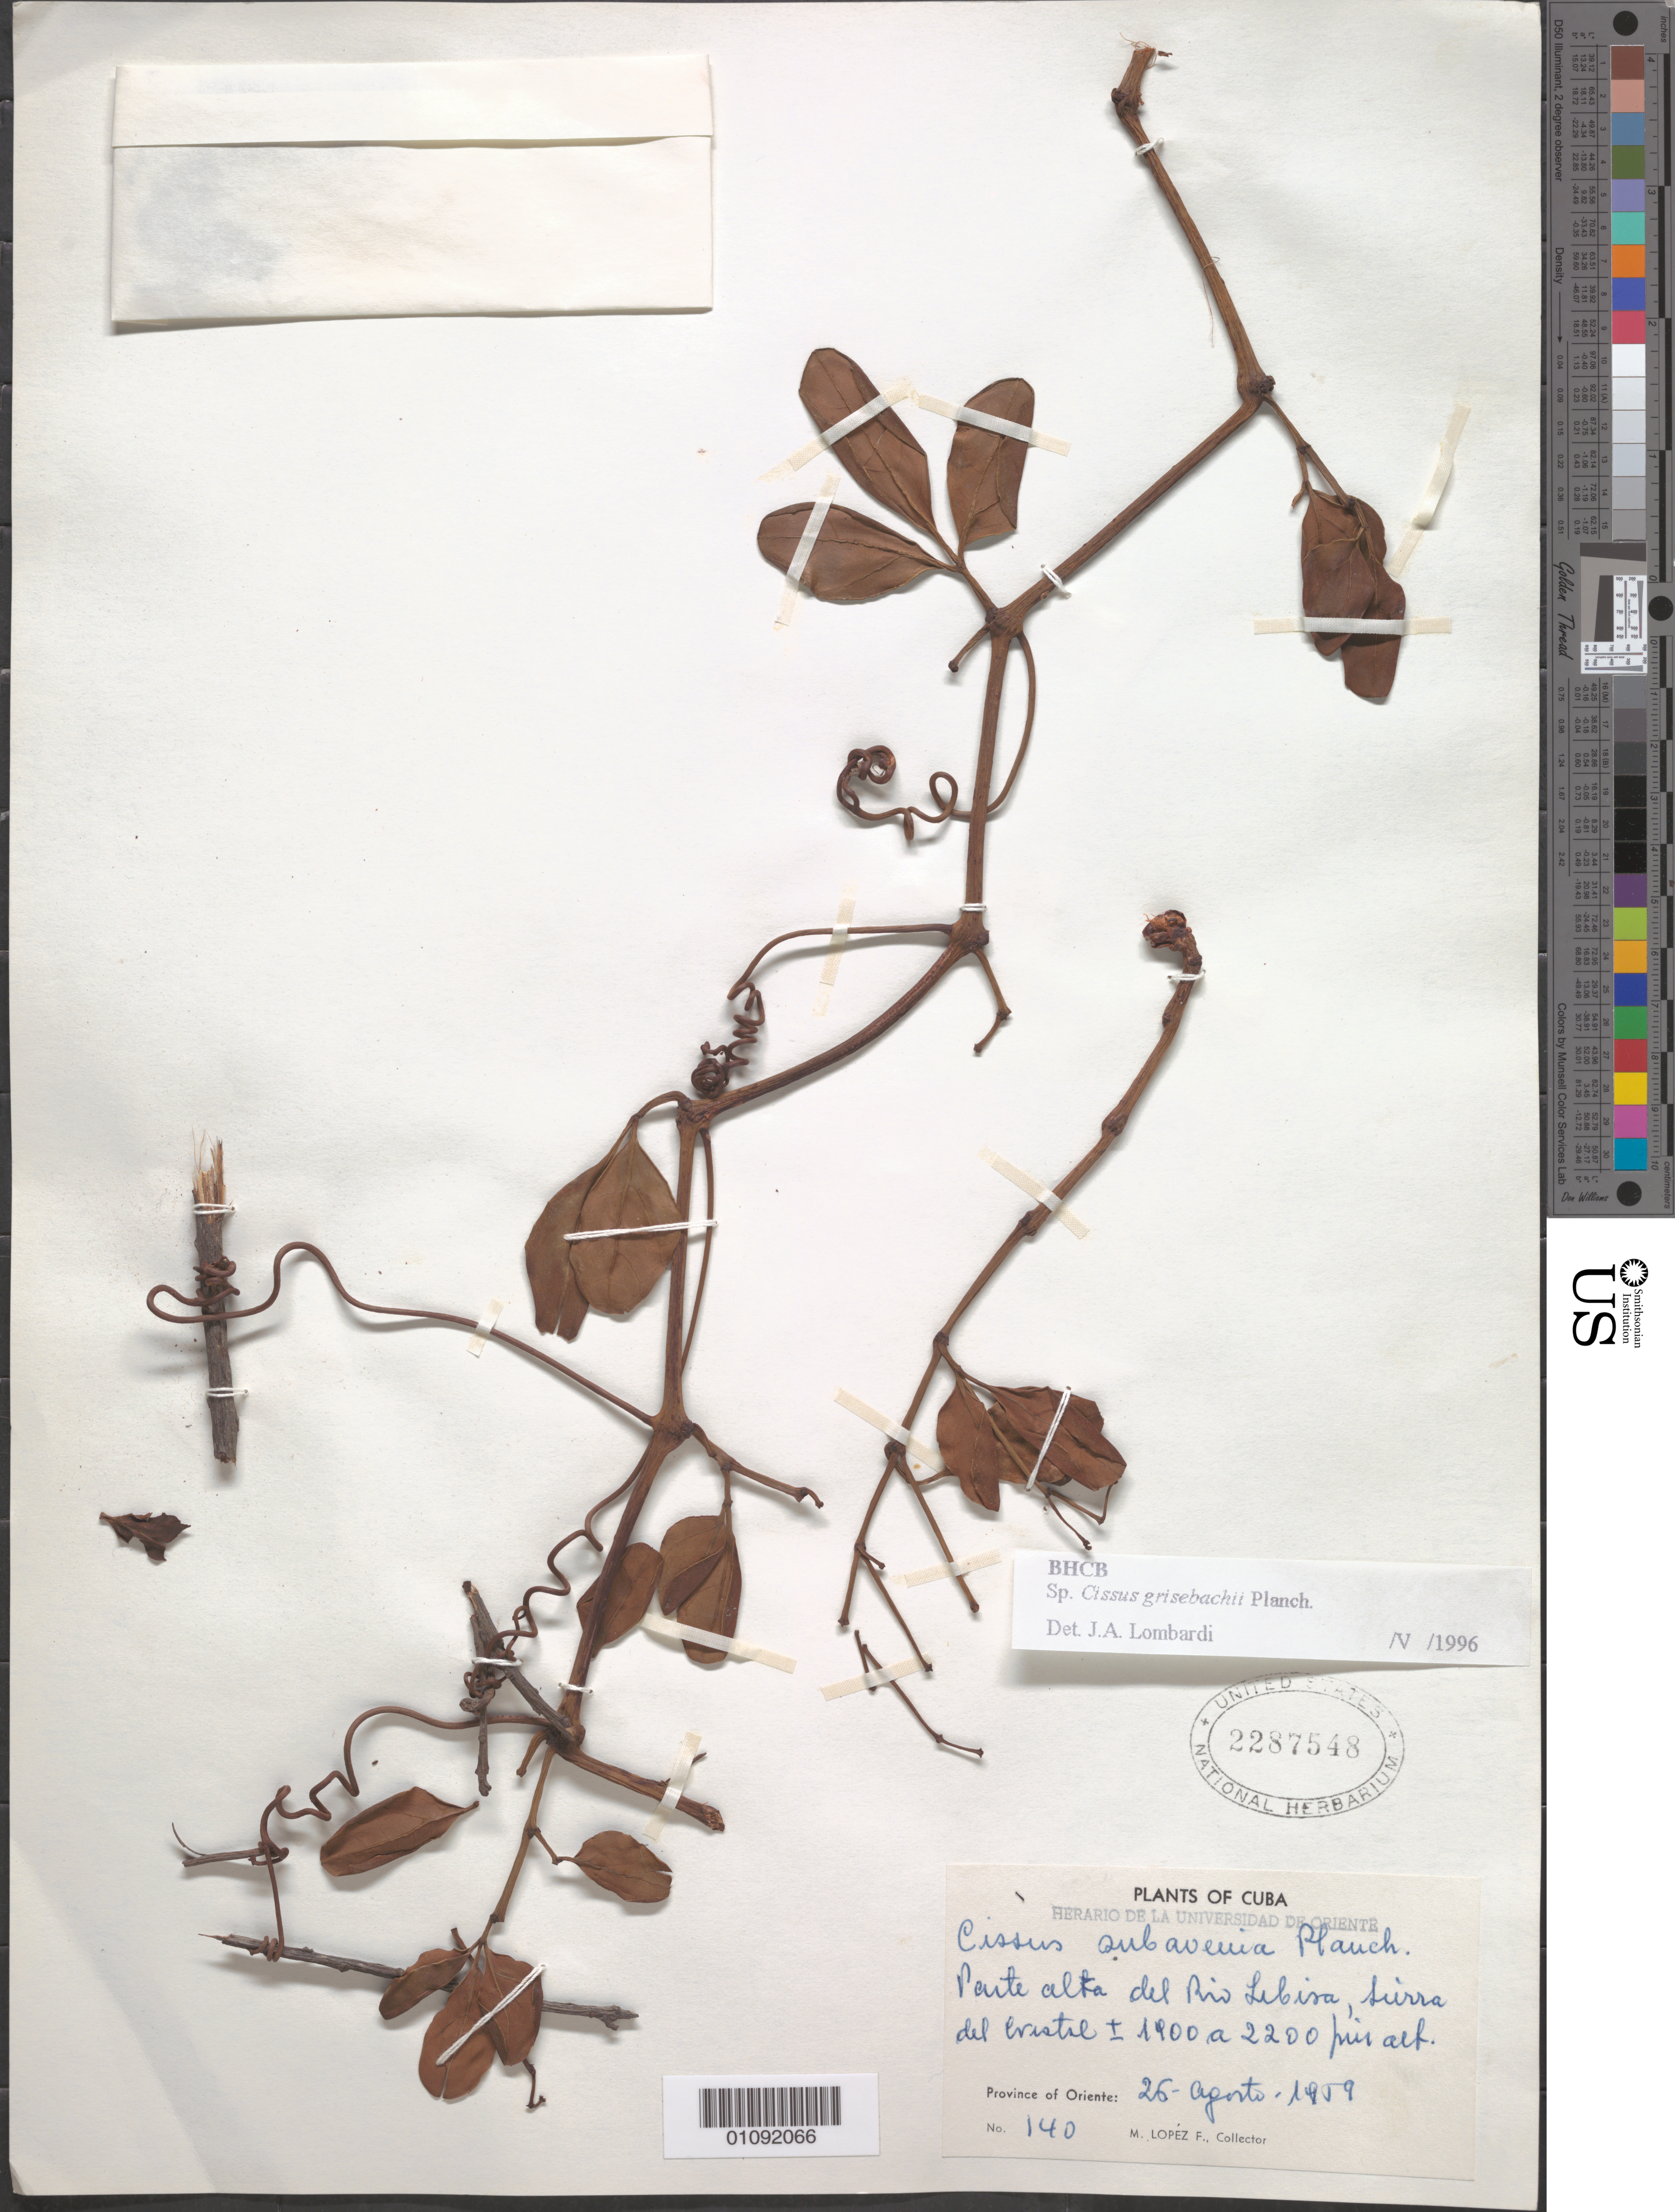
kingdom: Plantae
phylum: Tracheophyta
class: Magnoliopsida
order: Vitales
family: Vitaceae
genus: Cissus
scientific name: Cissus grisebachii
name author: Planch.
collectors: M. López Figueiras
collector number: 140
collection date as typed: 26 Aug 1959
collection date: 1959-08-26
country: Cuba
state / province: Holguín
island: Cuba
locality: Parte alta del Rio Lebira, Sierra del Cristal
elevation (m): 579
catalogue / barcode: US 2287548